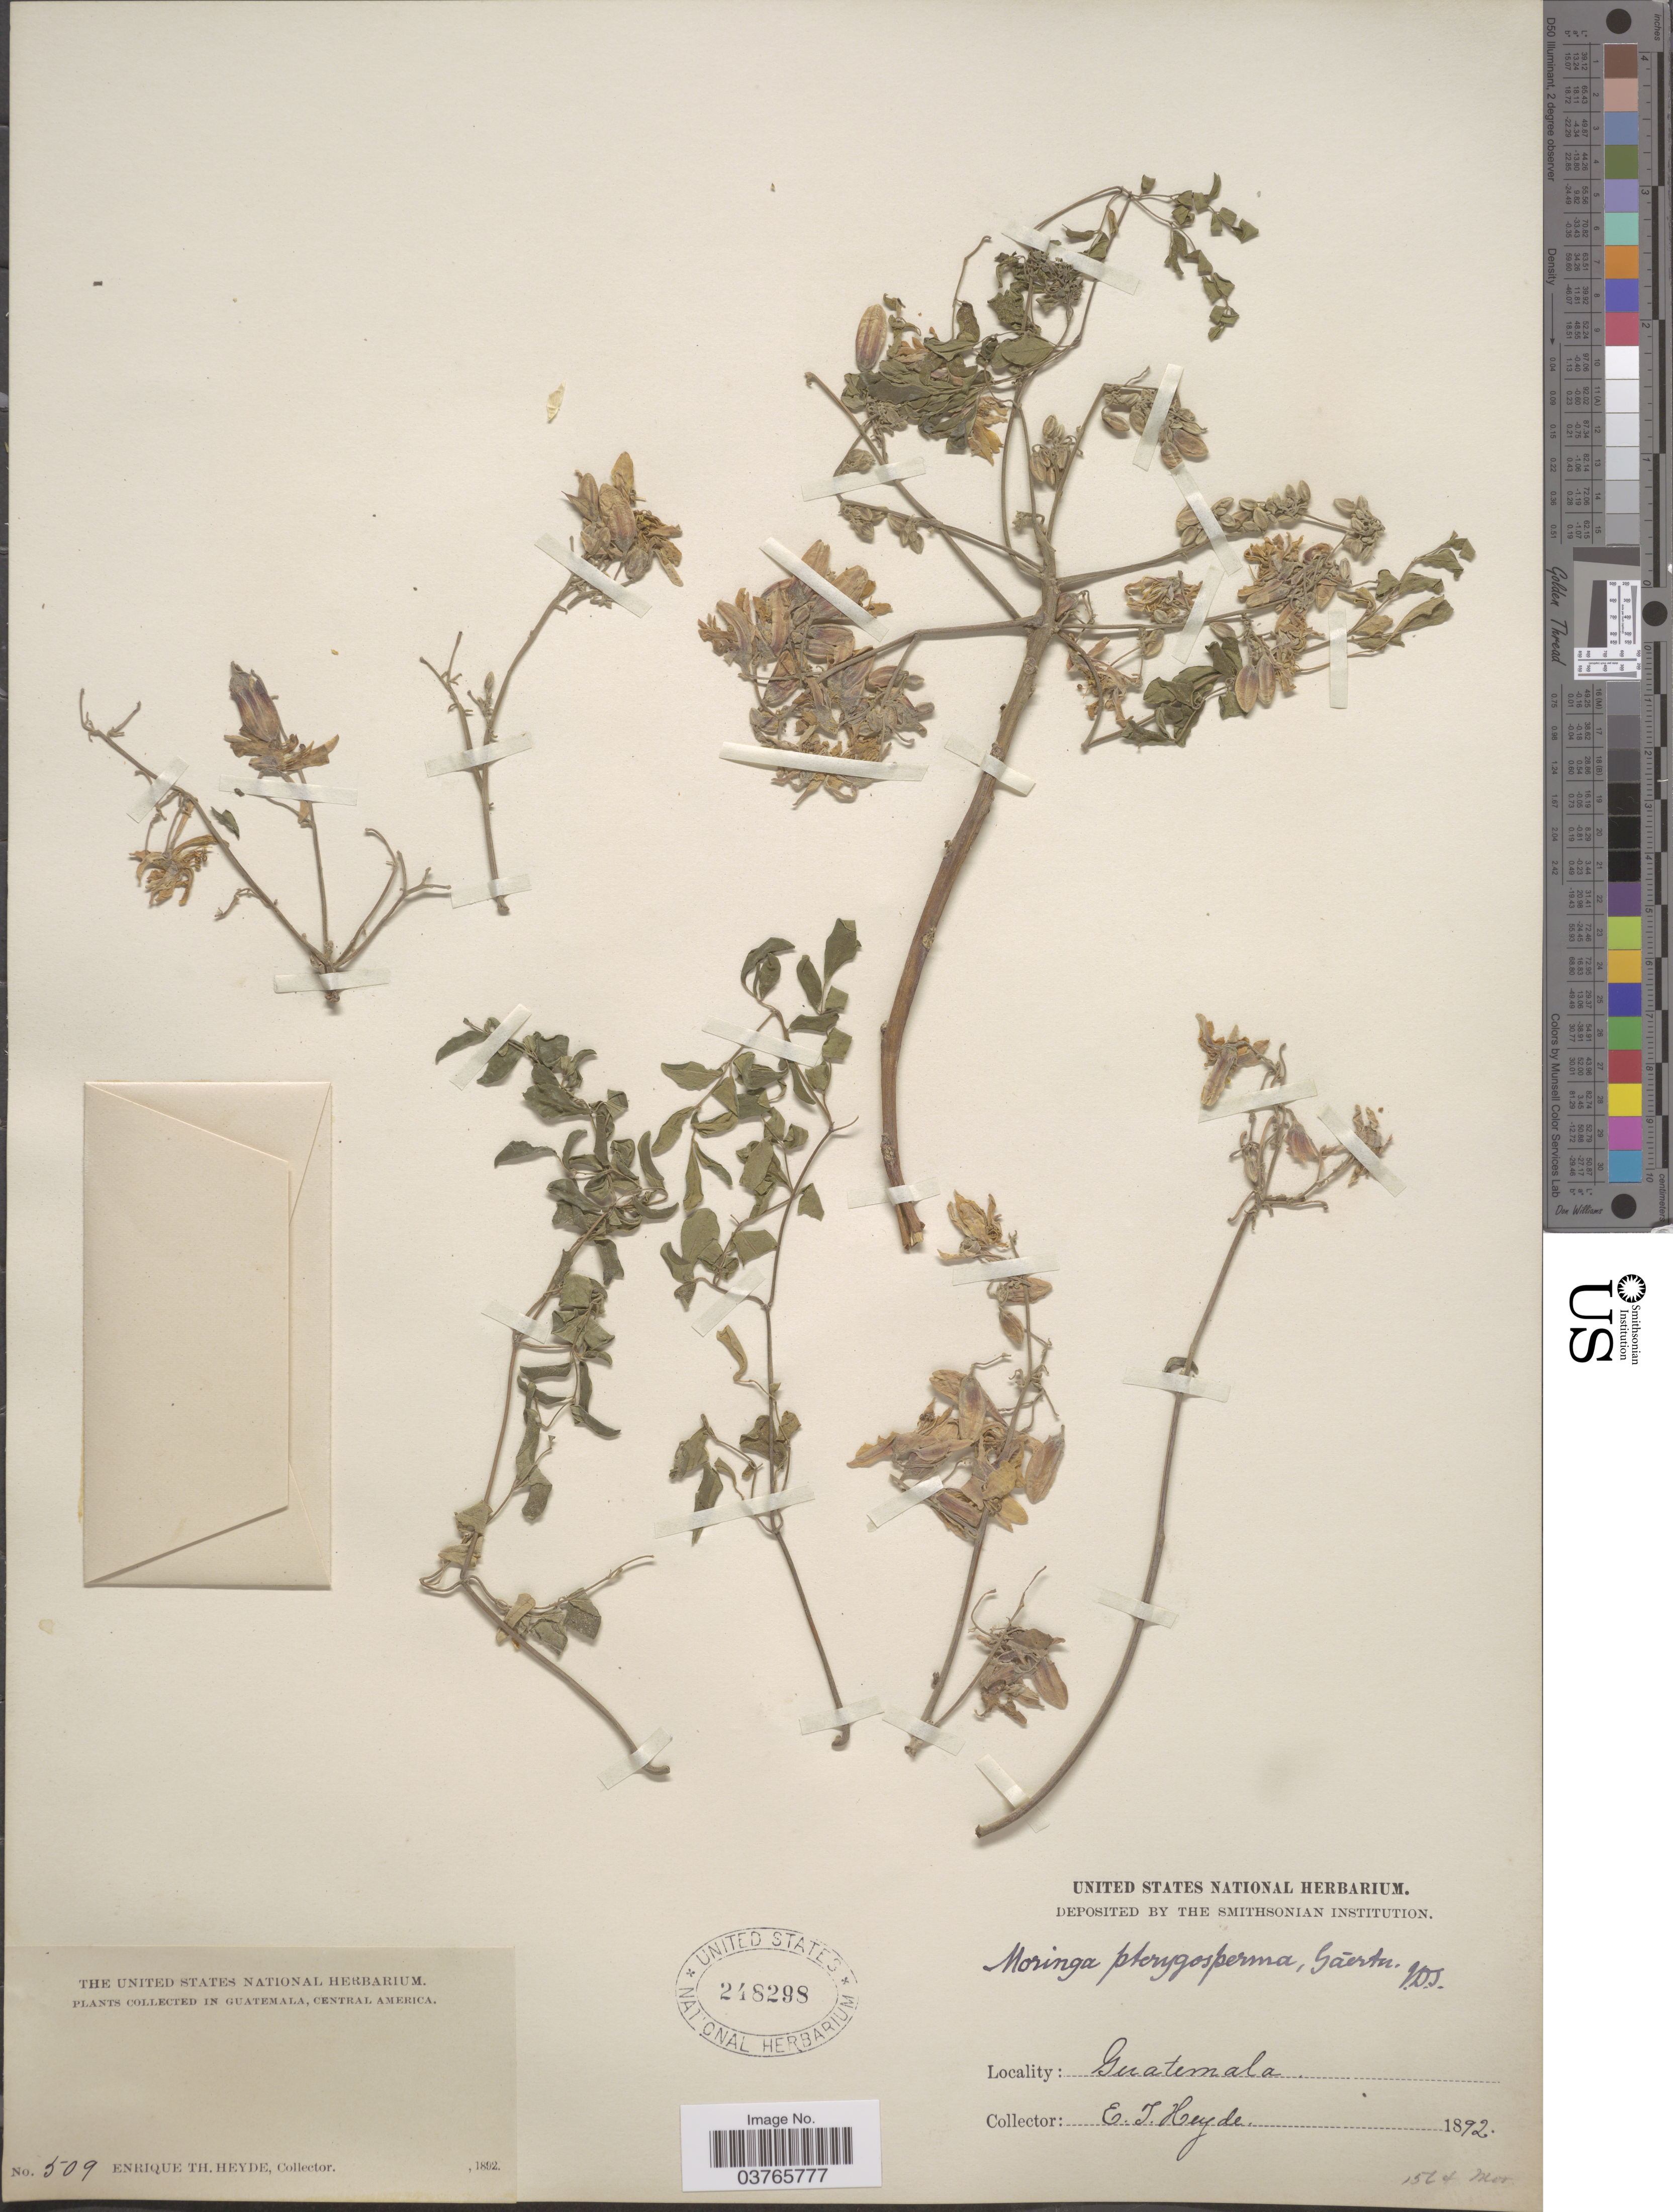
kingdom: Plantae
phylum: Tracheophyta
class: Magnoliopsida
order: Brassicales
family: Moringaceae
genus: Moringa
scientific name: Moringa oleifera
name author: Lam.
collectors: E. T. Heyde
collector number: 509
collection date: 1892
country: Guatemala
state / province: Guatemala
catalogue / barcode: US 248298